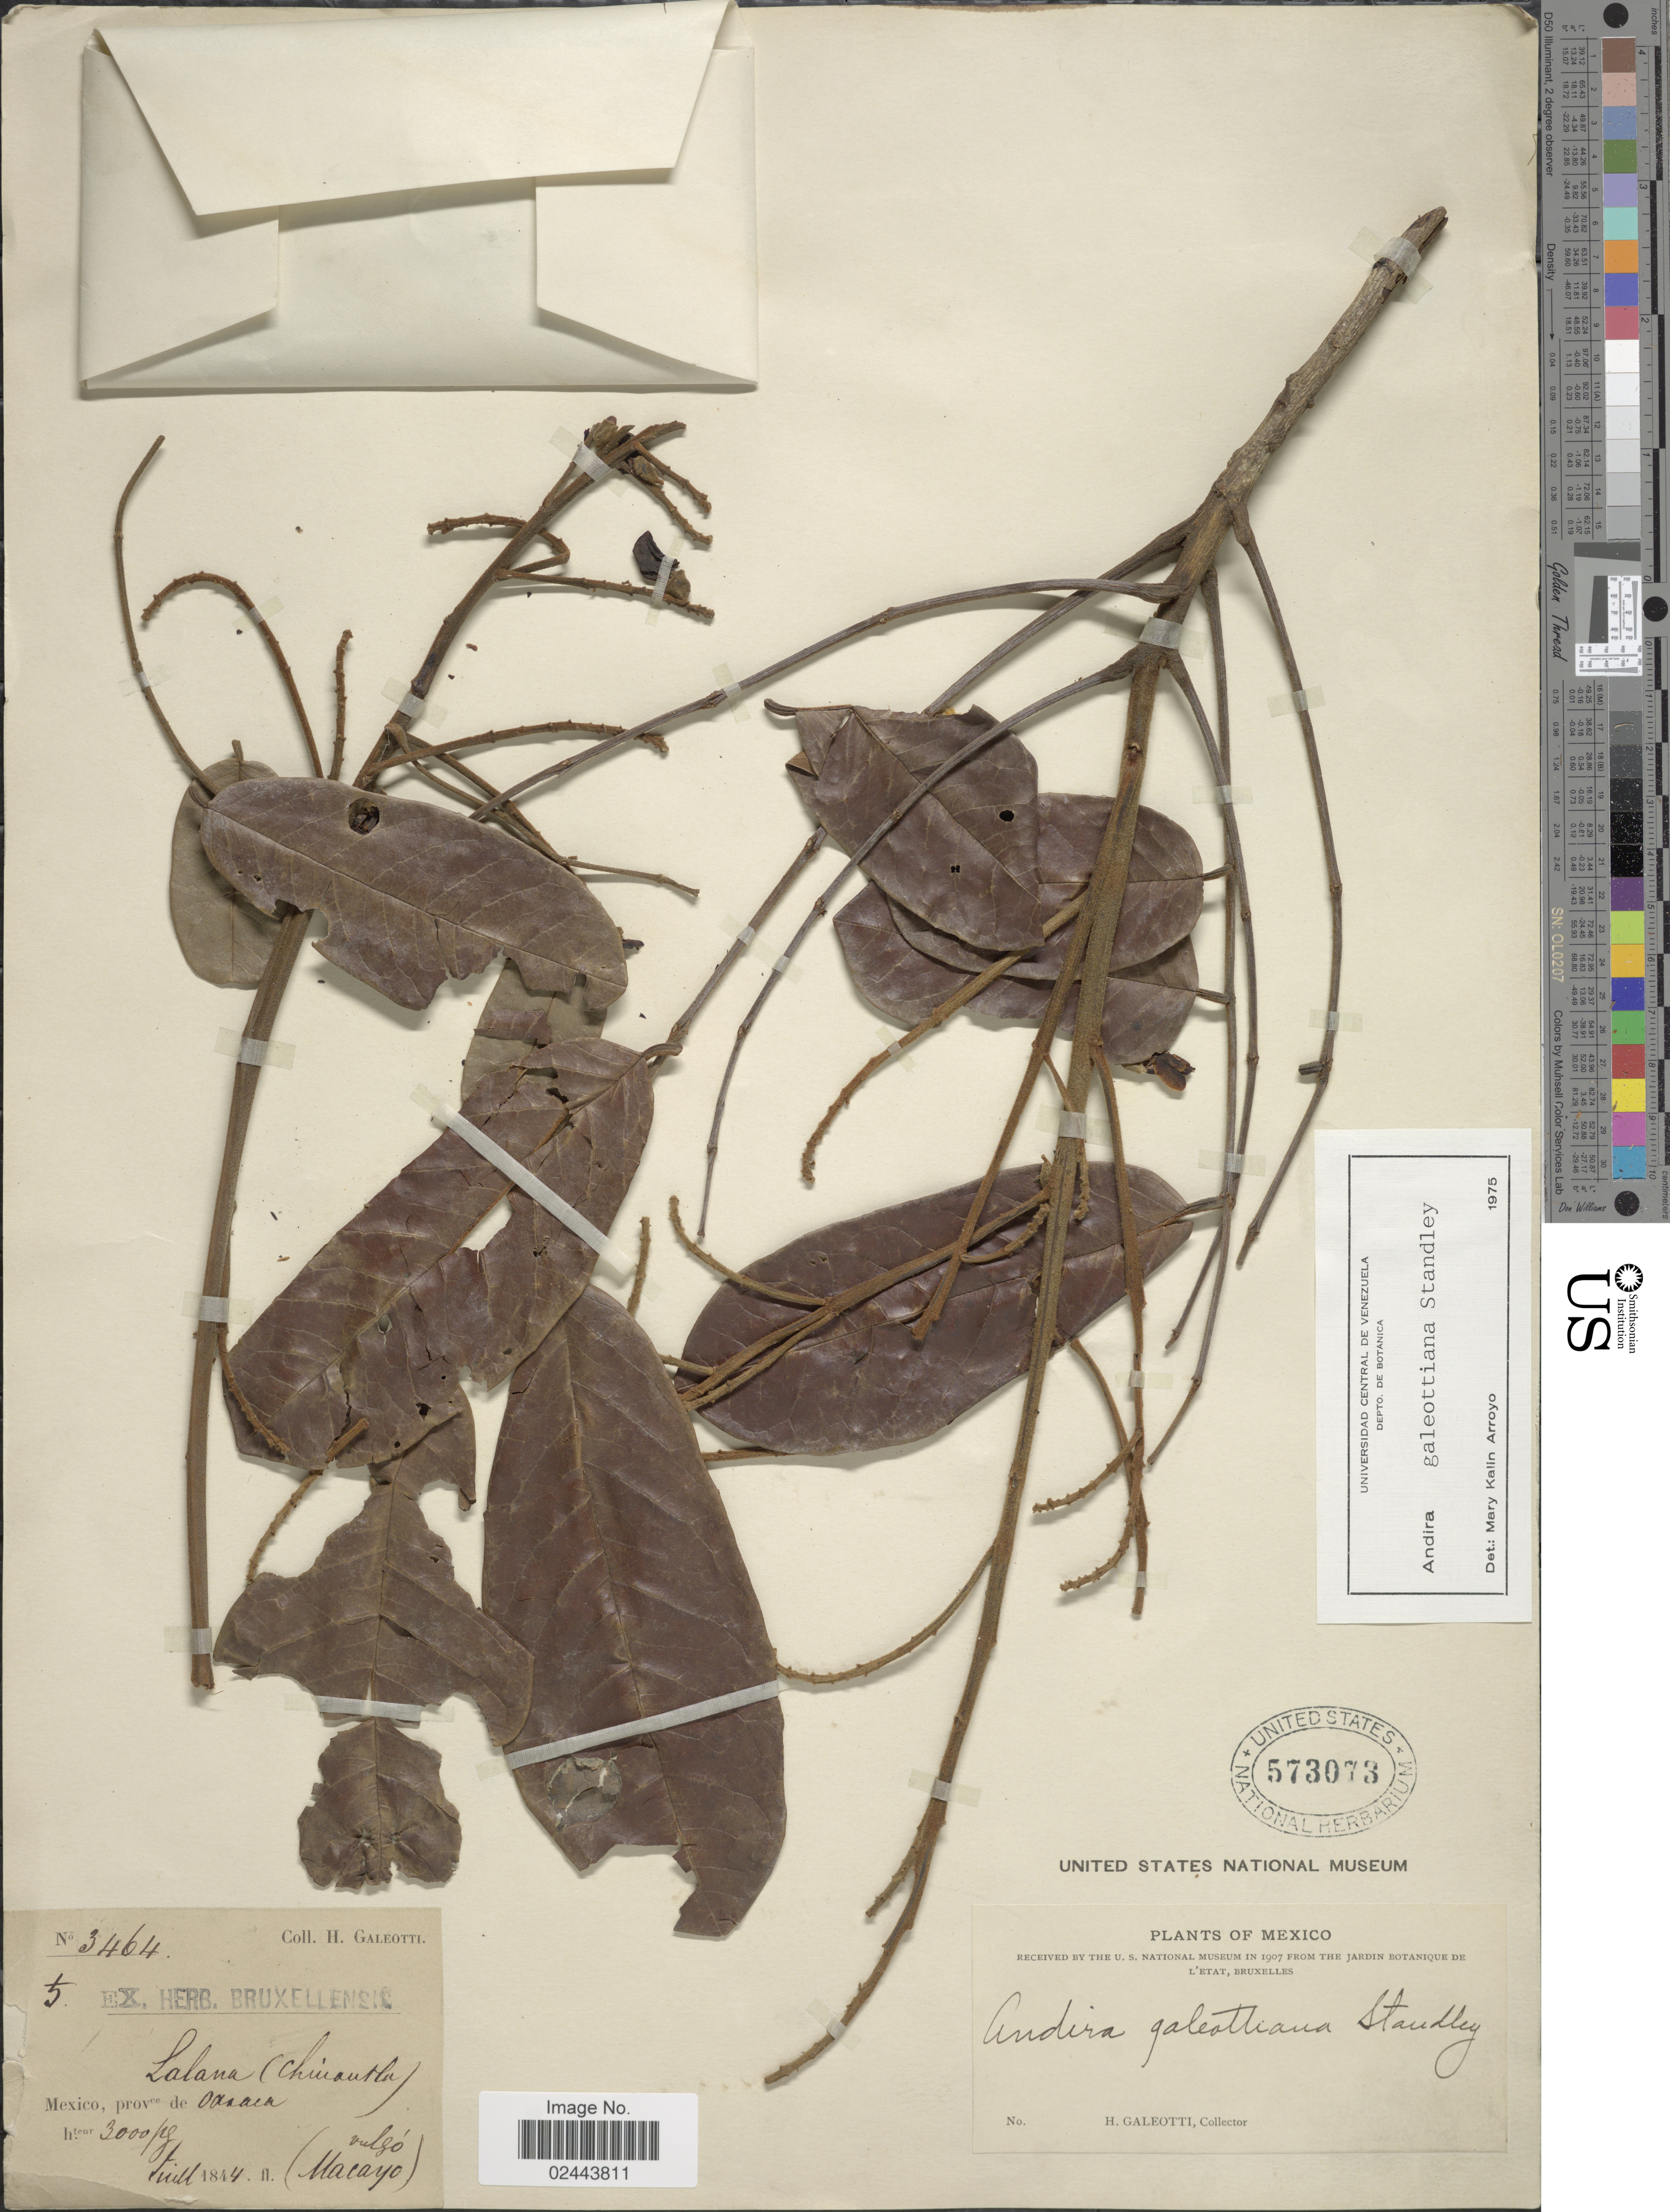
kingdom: Plantae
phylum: Tracheophyta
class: Magnoliopsida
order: Fabales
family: Fabaceae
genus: Andira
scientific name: Andira galeottiana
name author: Standl.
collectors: H. G. Galeotti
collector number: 3464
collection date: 1844-07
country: Mexico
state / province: Oaxaca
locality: Lalana (Chinantla), (vulgo Macayo [unsure placement]).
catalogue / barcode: US 573073